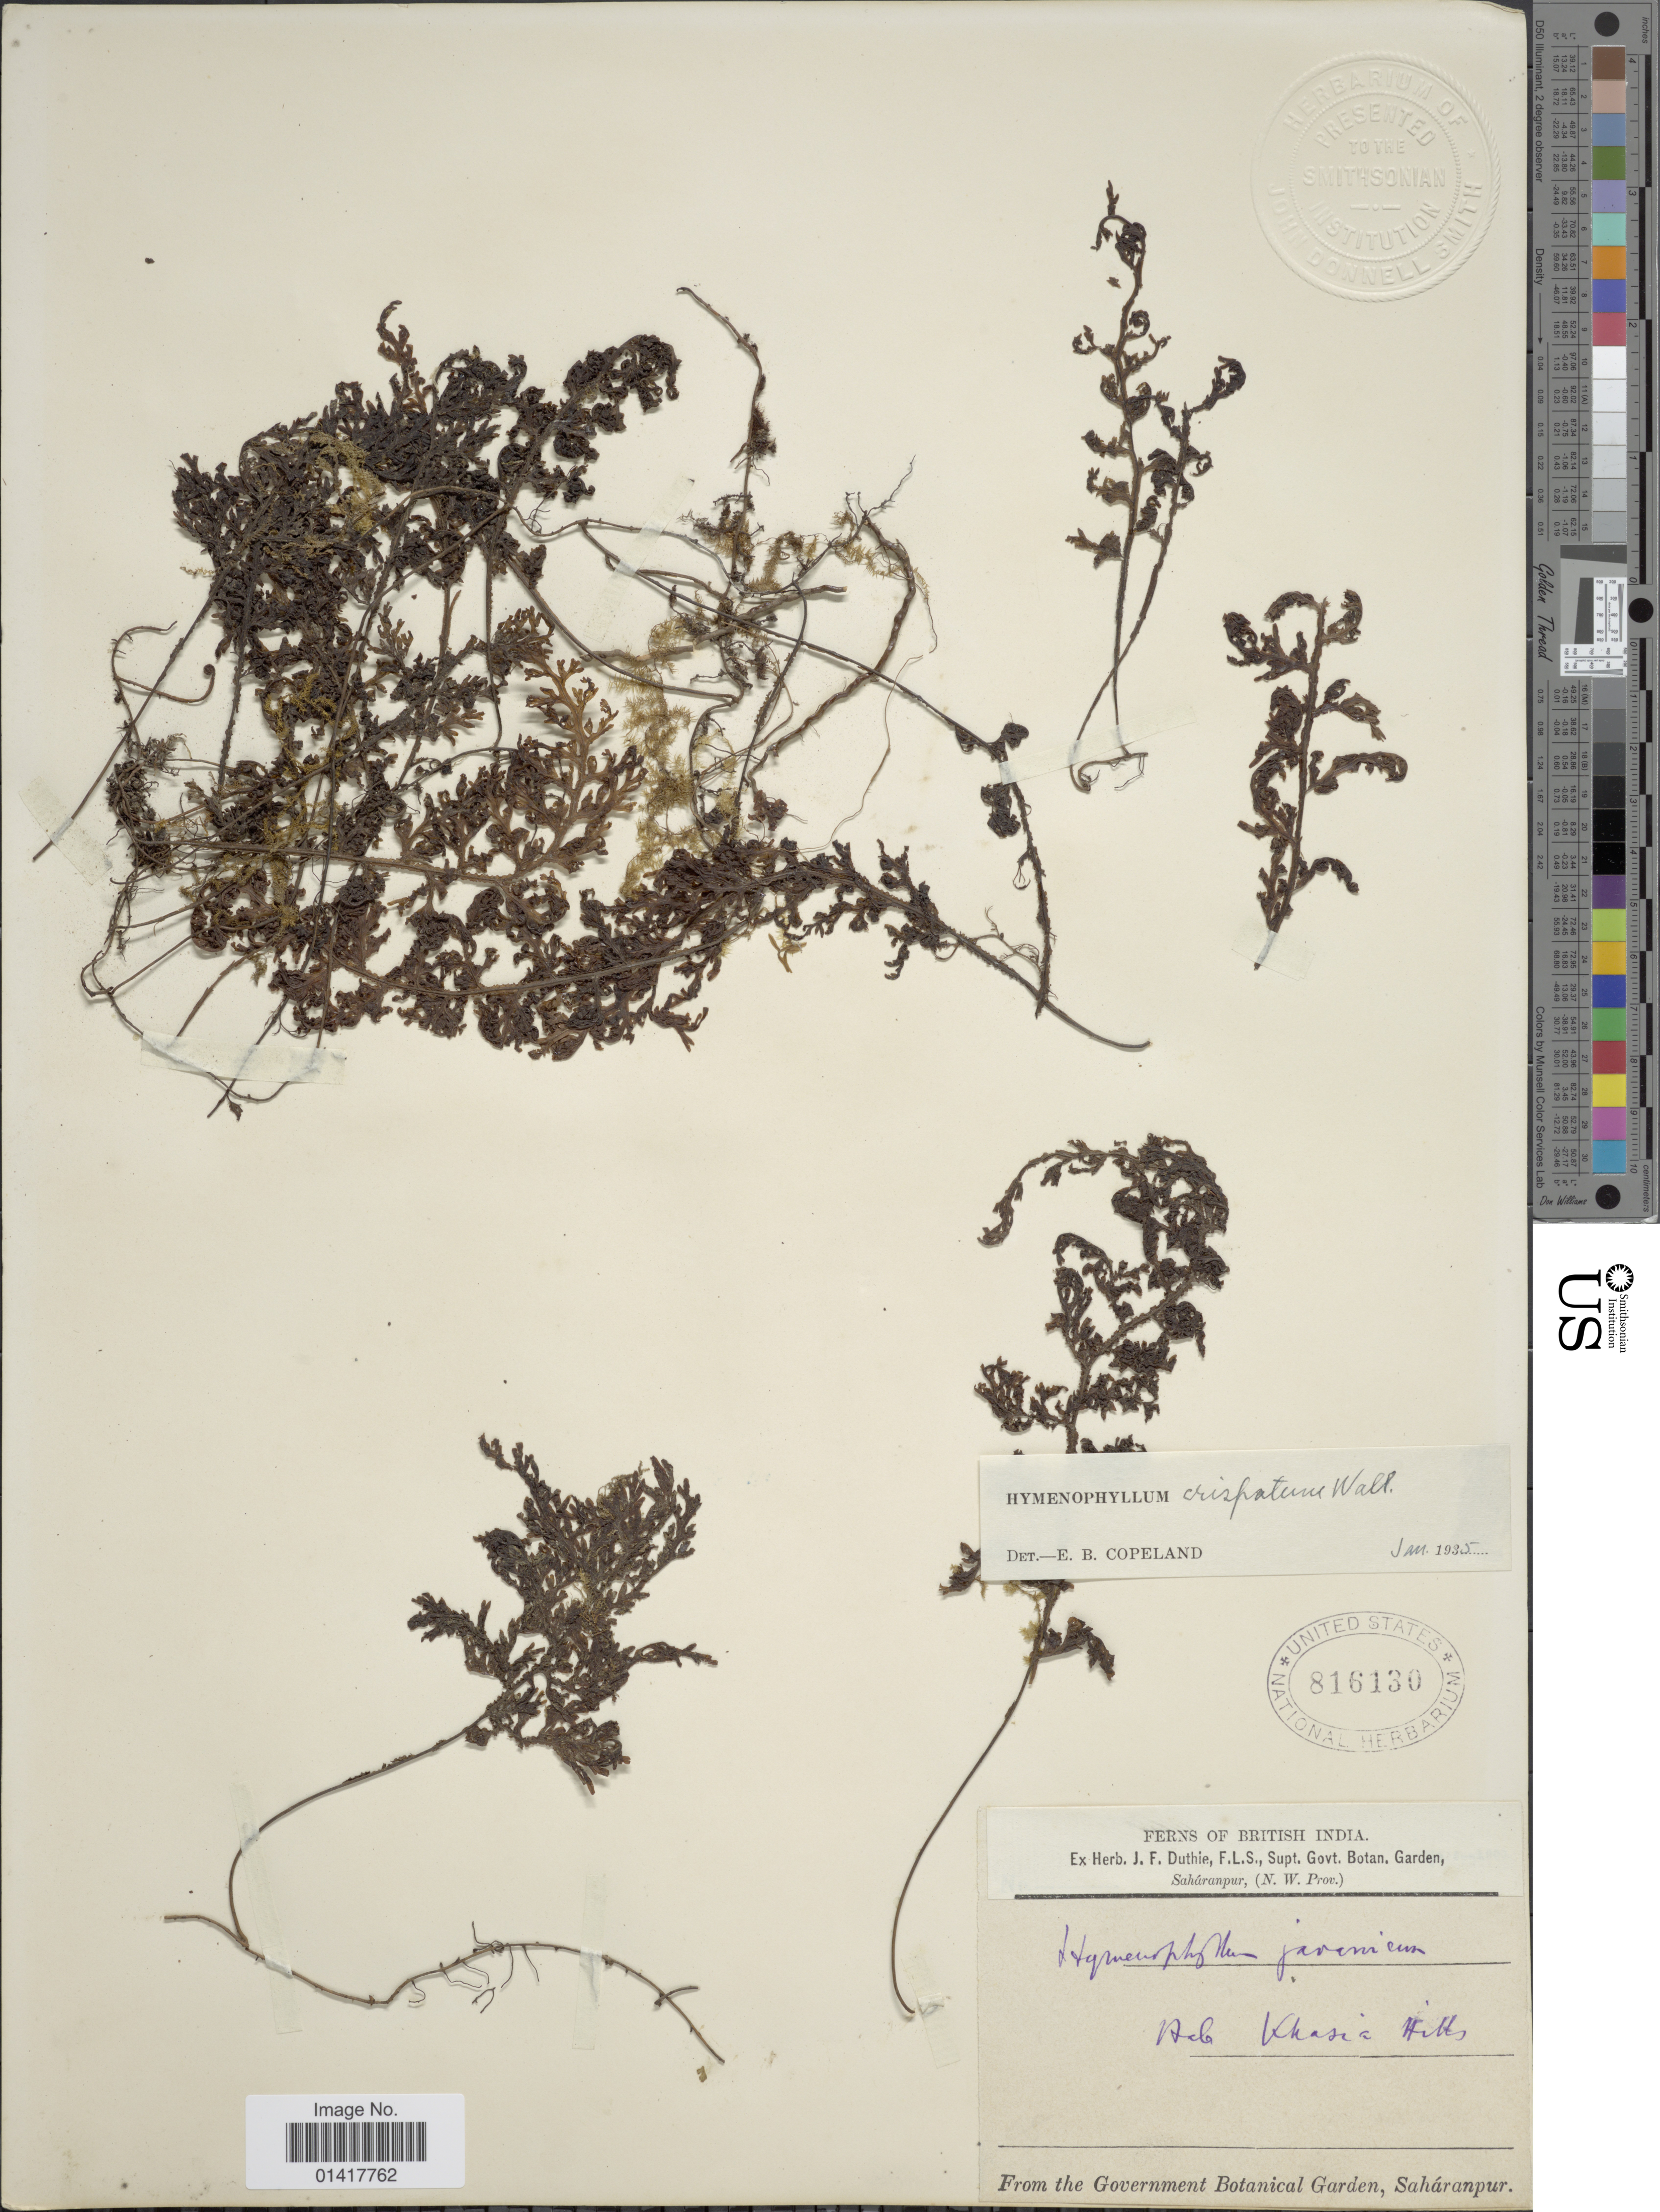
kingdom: Plantae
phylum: Tracheophyta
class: Polypodiopsida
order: Hymenophyllales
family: Hymenophyllaceae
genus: Hymenophyllum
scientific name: Hymenophyllum crispatum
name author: Wall. ex Hook. & Grev.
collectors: ex herb. J. F. Duthie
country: India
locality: British India. Arla Khasia Hills [interpreted]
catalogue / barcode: US 816130